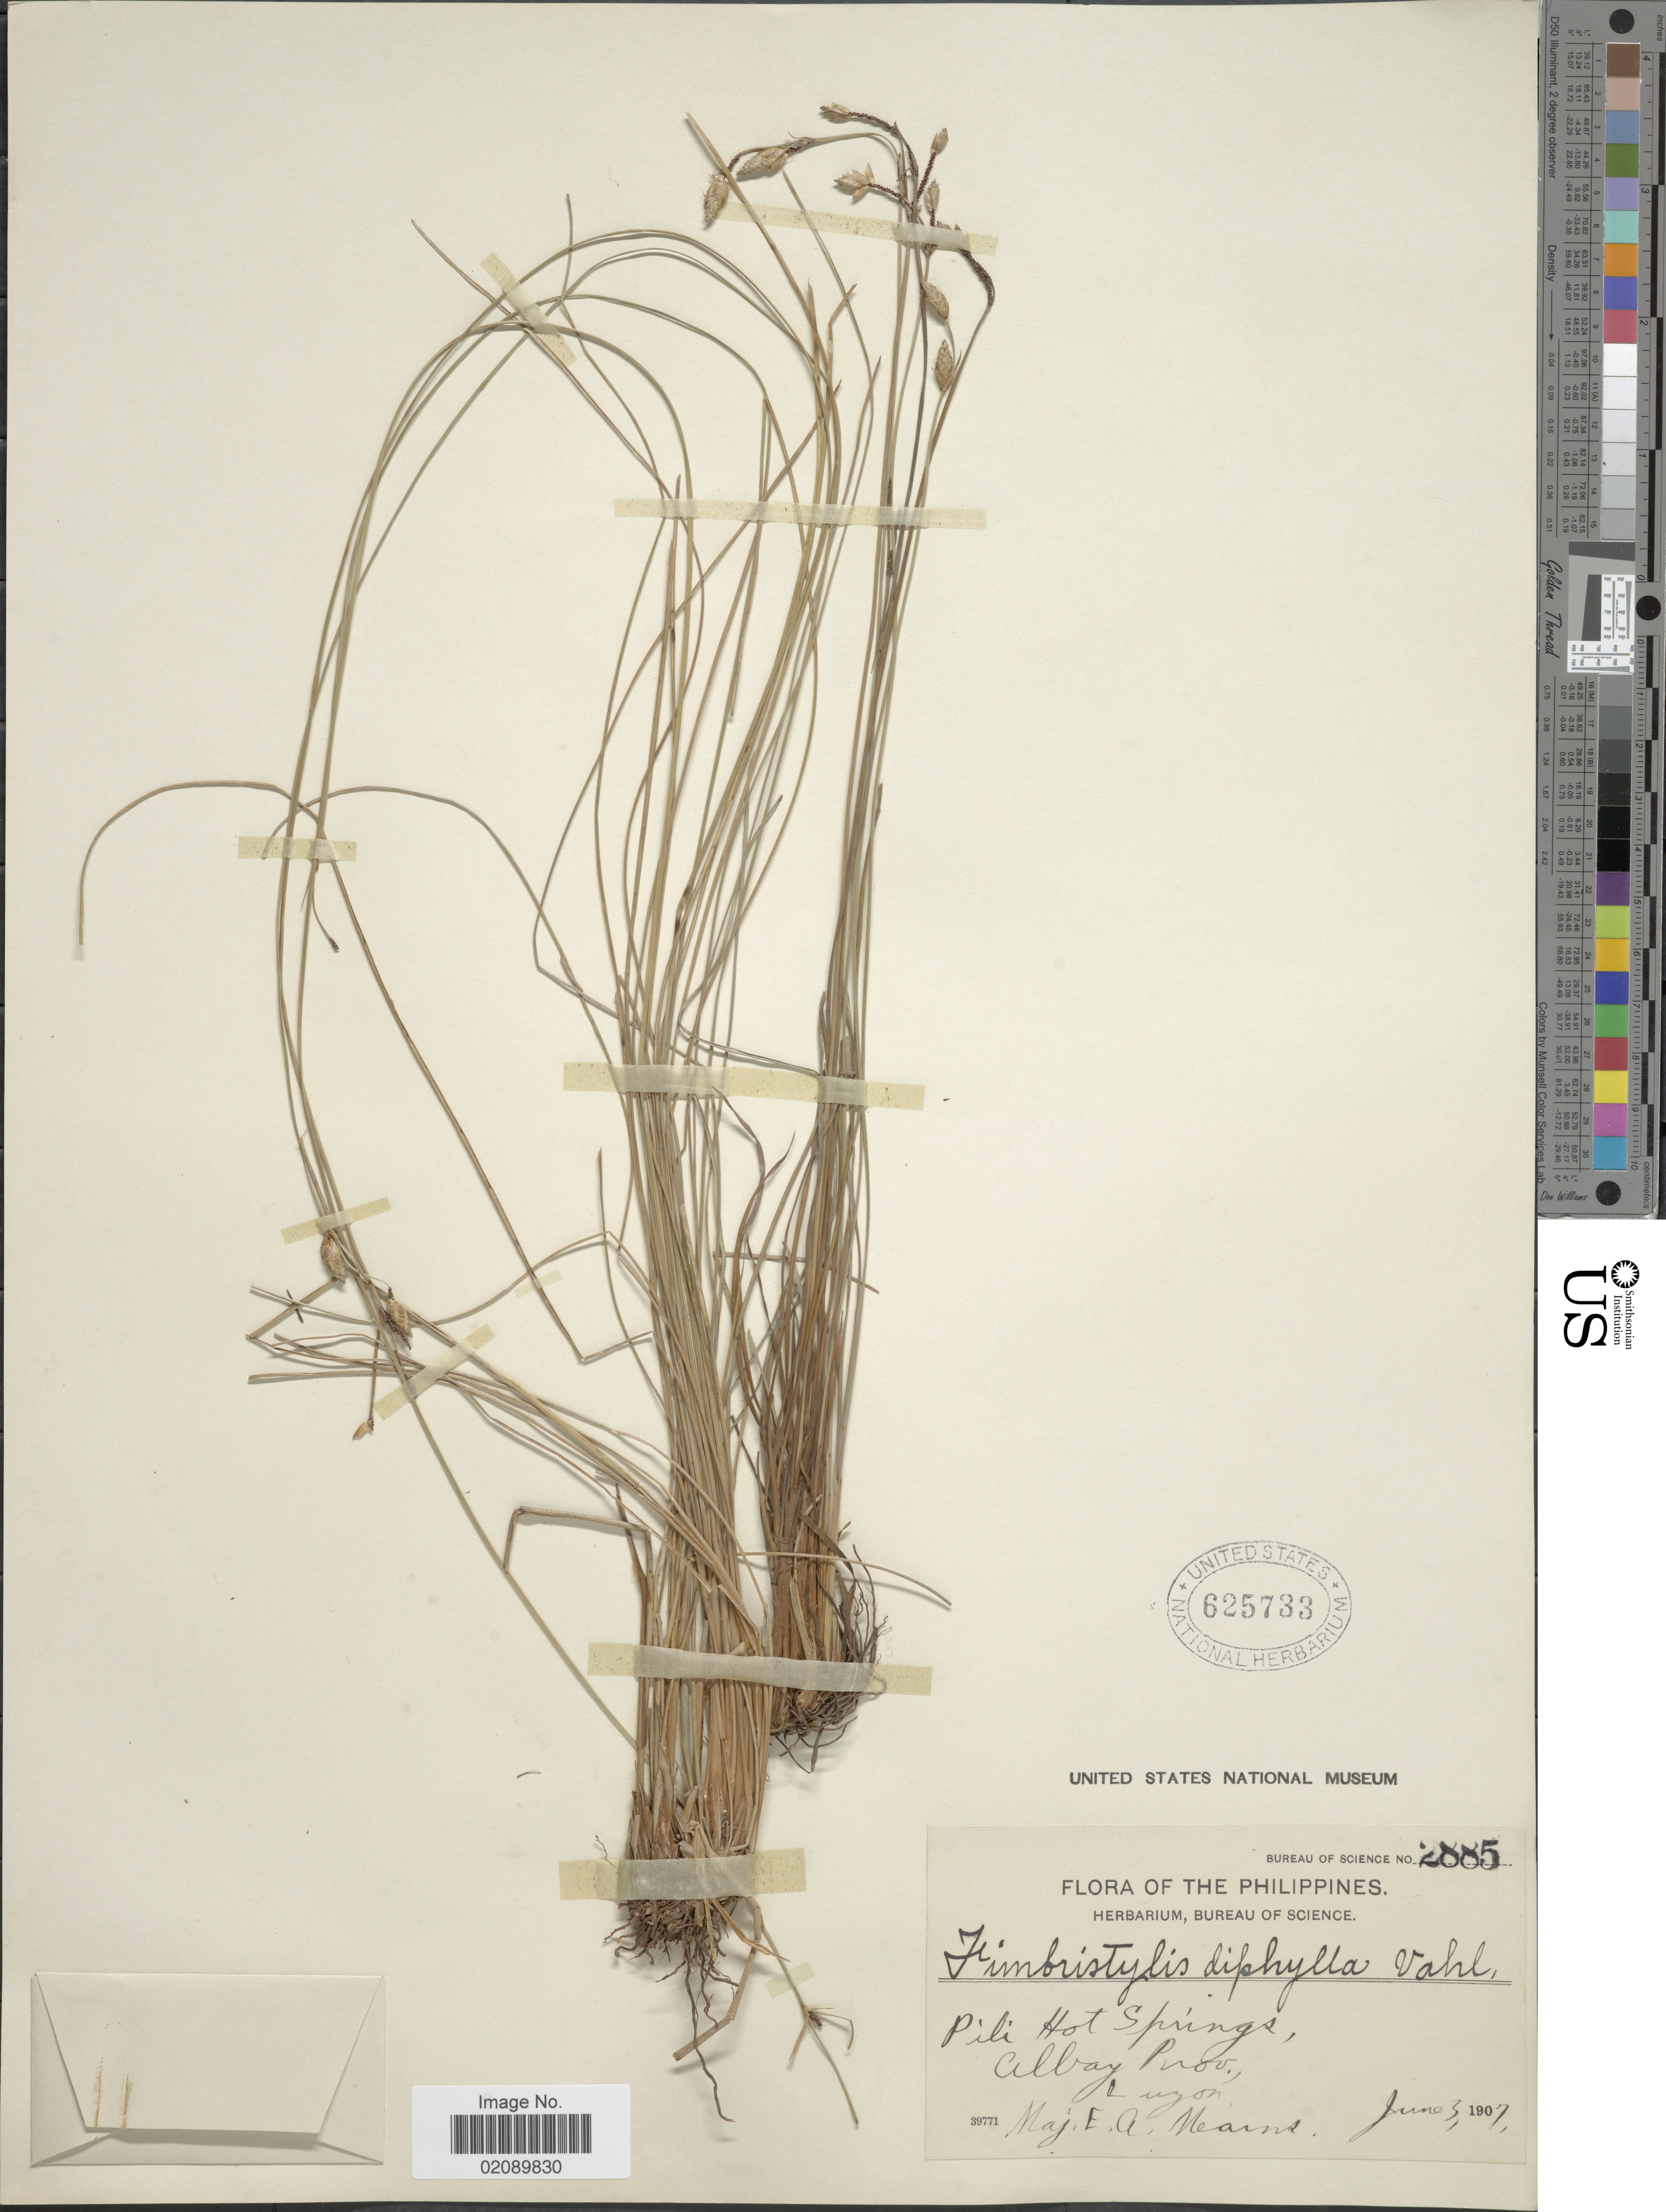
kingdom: Plantae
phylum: Tracheophyta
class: Liliopsida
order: Poales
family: Cyperaceae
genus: Fimbristylis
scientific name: Fimbristylis schoenoides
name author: (Retz.) Vahl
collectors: E. A. Mearns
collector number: Bureau of Science 2885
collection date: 1907-06-03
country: Philippines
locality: Pili Hot Springs, Albay Prov., Luzon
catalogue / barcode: US 625733